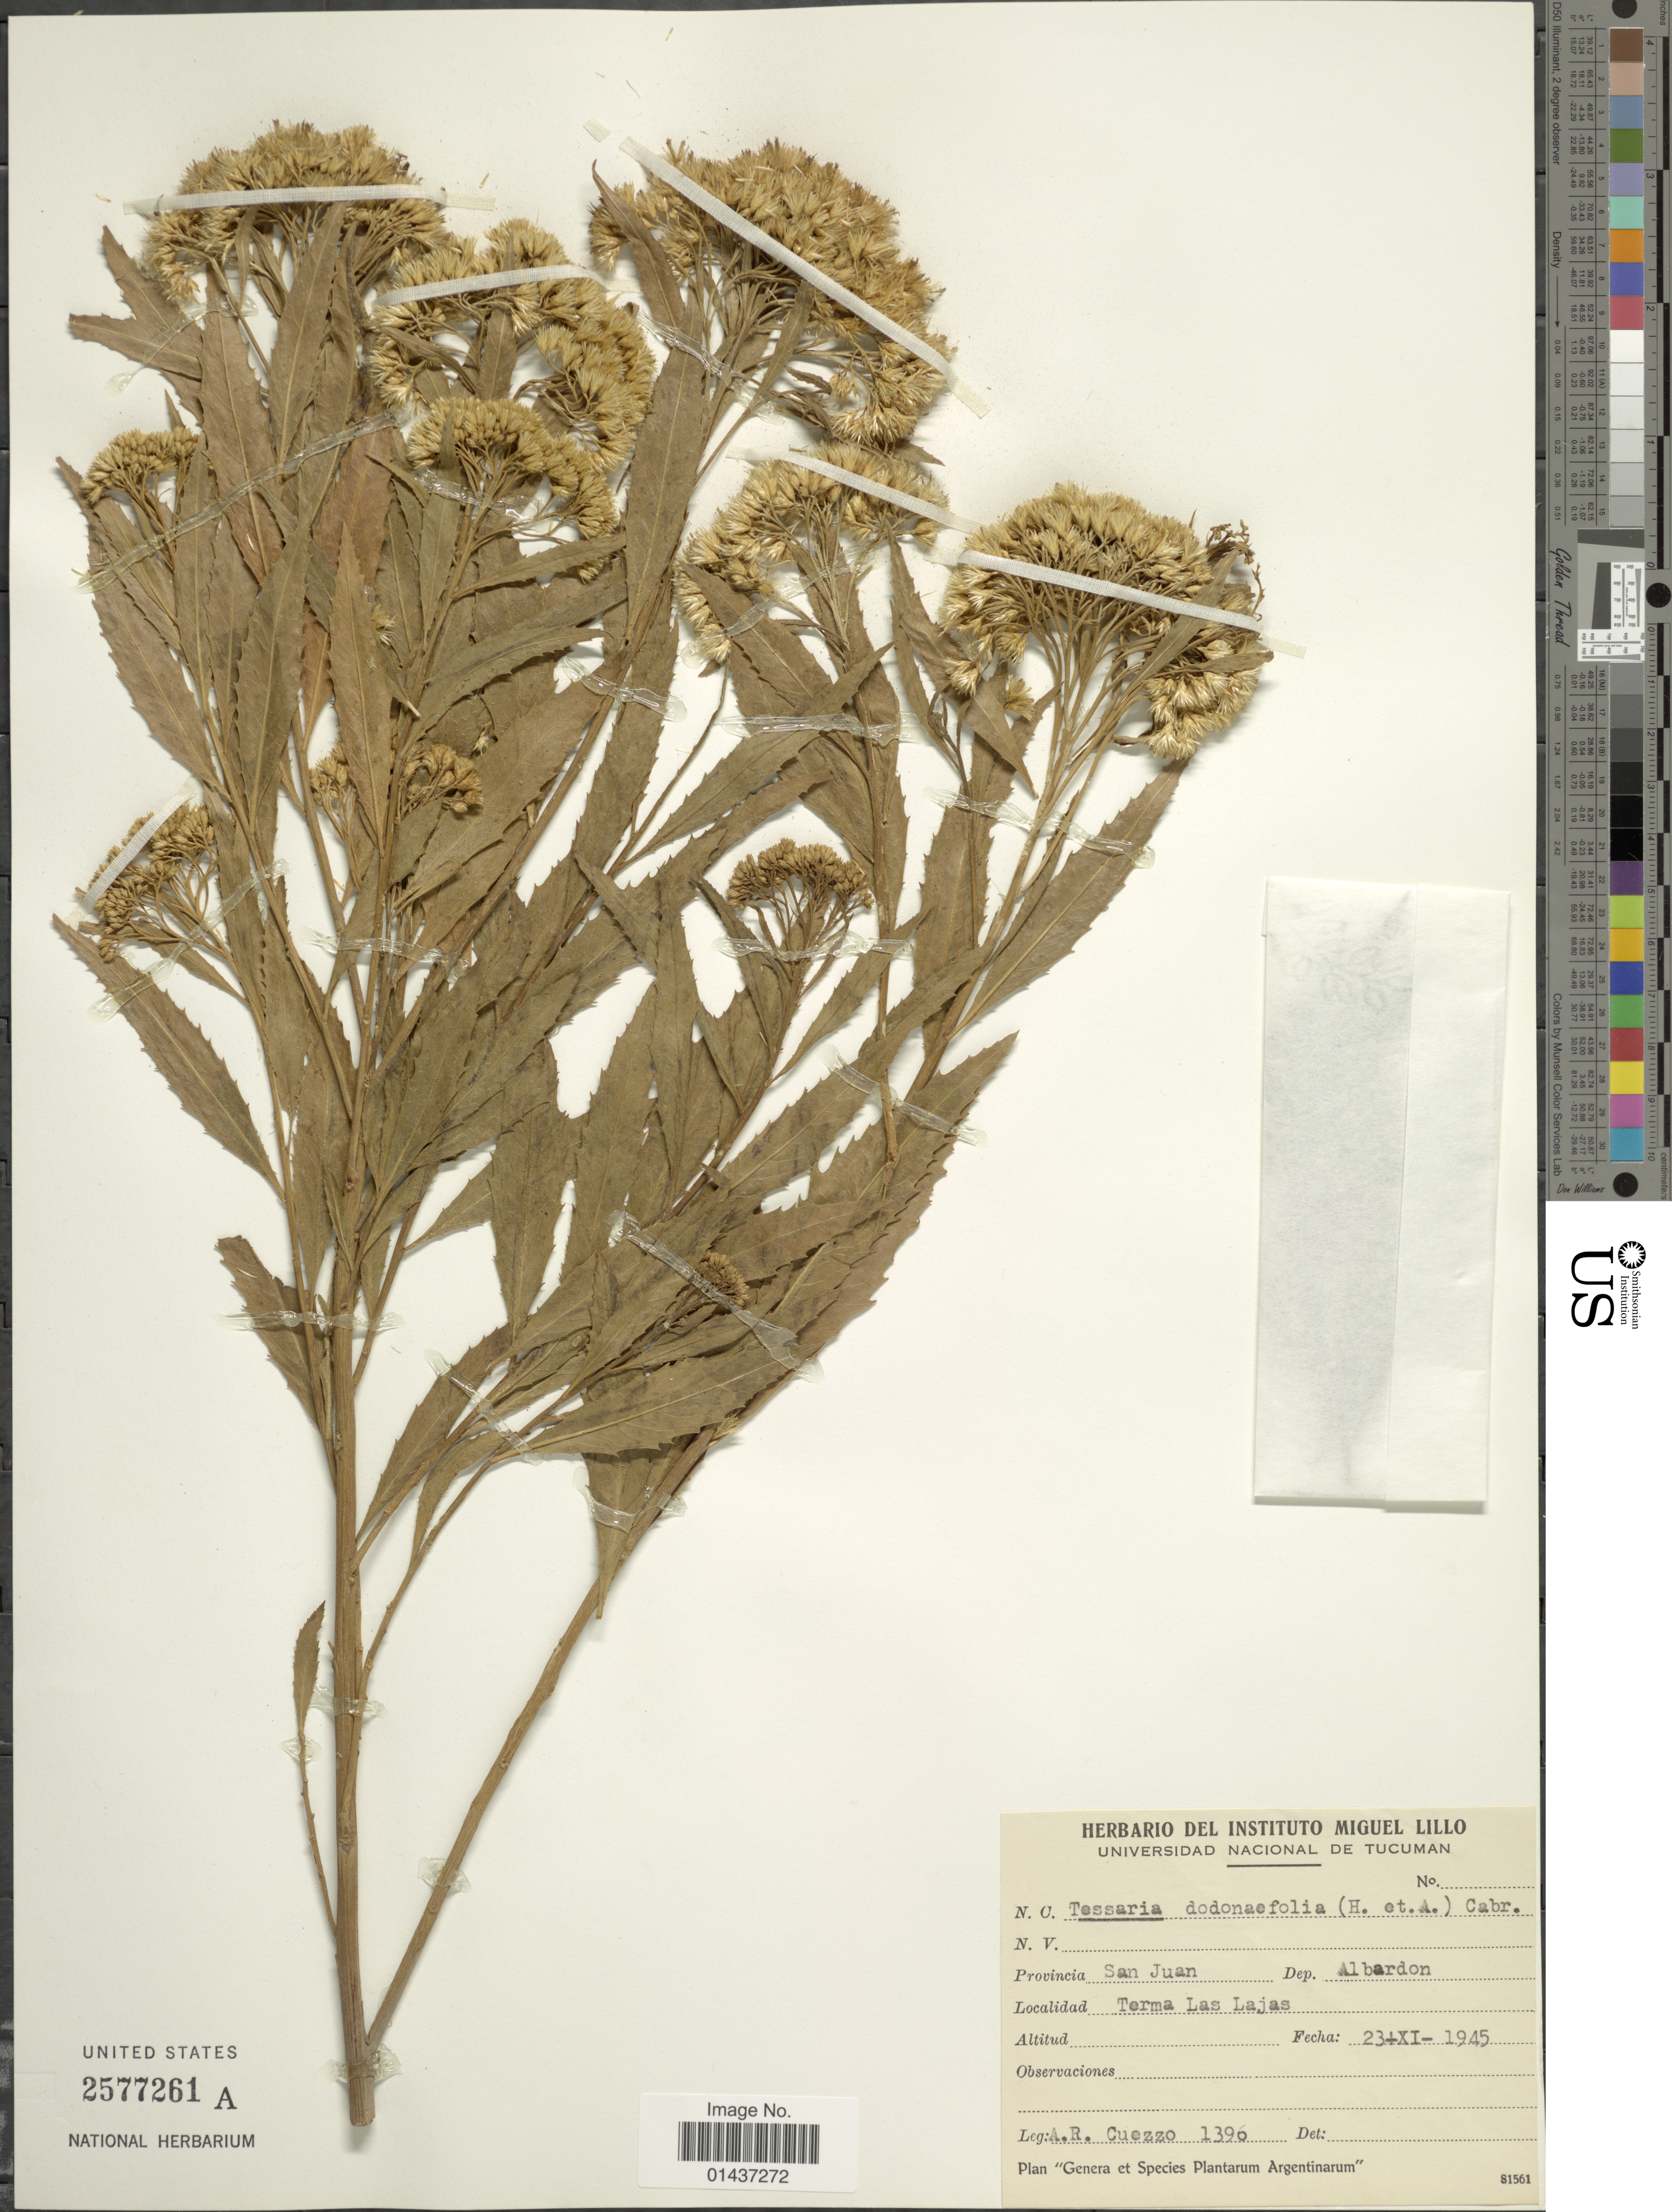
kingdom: Plantae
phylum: Tracheophyta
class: Magnoliopsida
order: Asterales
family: Asteraceae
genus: Tessaria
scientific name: Tessaria dodoneifolia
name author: (Hook. & Arn.) Cabrera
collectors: A. Cuezzo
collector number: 1396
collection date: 1945-11-23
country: Argentina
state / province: San Juan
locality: Dep. Albardon, Terma Las Lajas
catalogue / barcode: US 2577261A